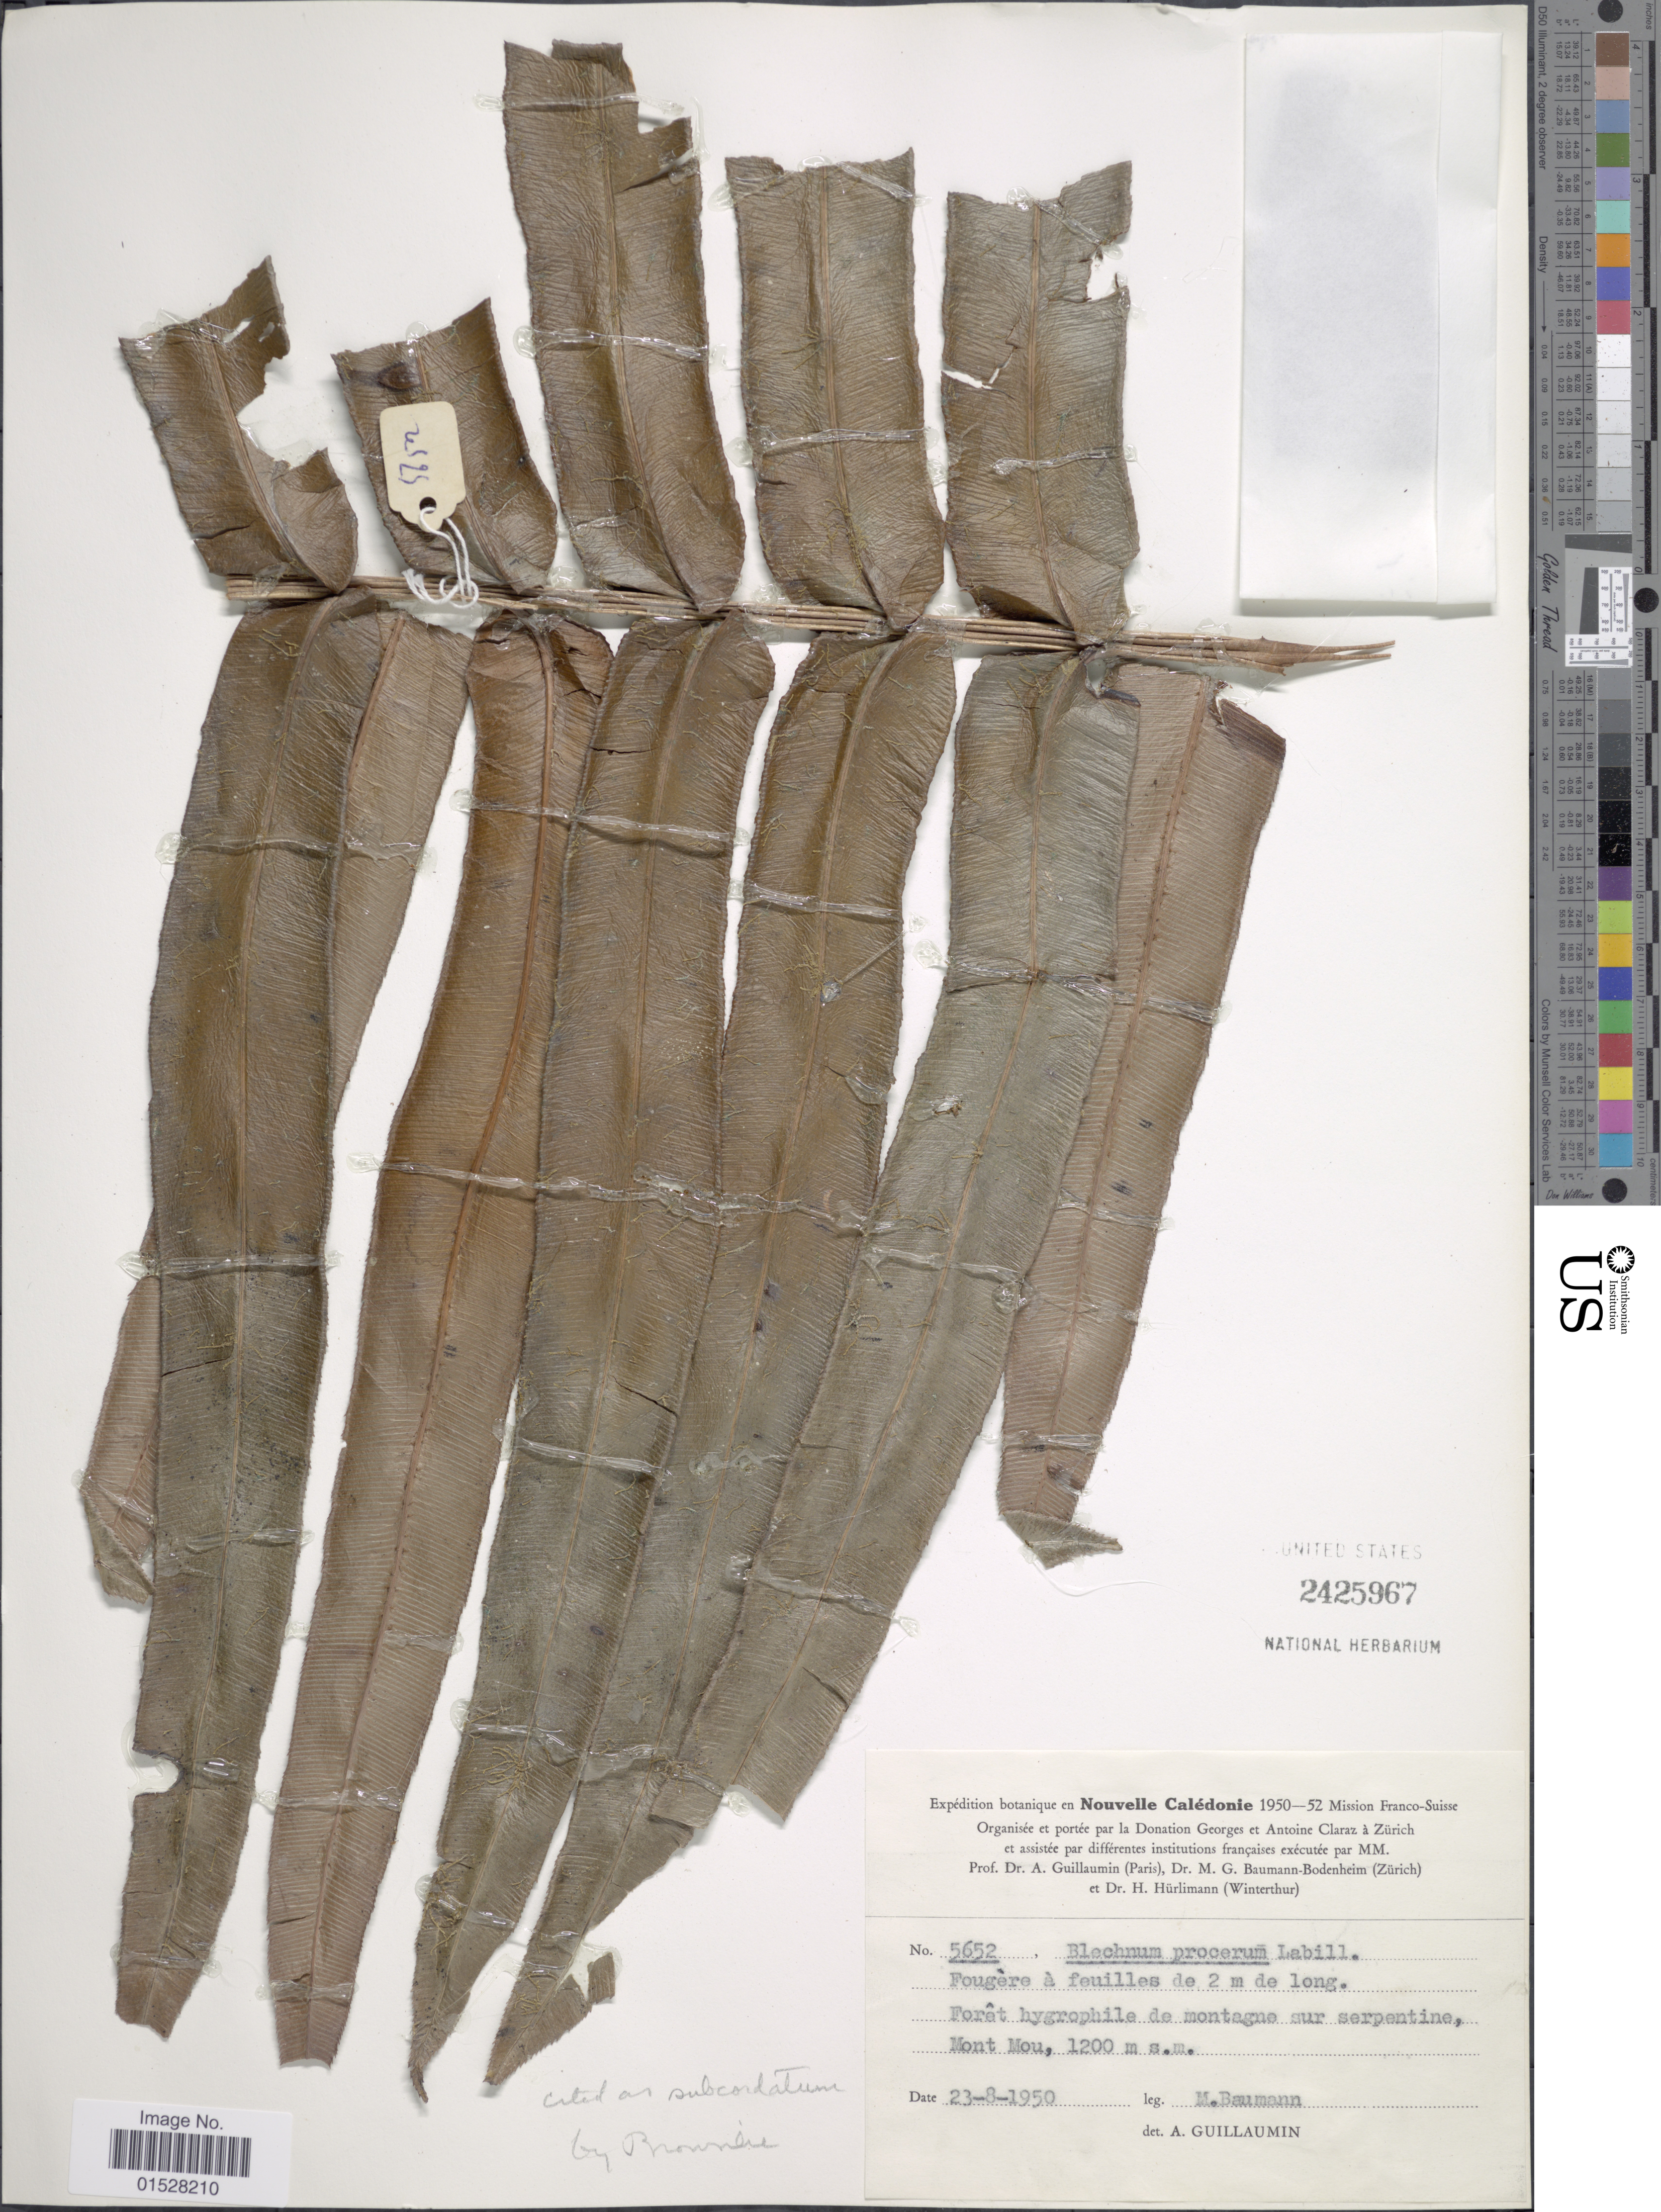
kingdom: Plantae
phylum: Tracheophyta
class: Polypodiopsida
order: Polypodiales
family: Blechnaceae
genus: Blechnum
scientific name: Blechnum subcordatum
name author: (E. Fourn.) Brownlie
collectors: M. Baumann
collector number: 5652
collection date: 1950-08-23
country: New Caledonia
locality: Foret hygrophile de montagne sur serpentine, Mont Mou.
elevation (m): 1200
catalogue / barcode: US 2425967